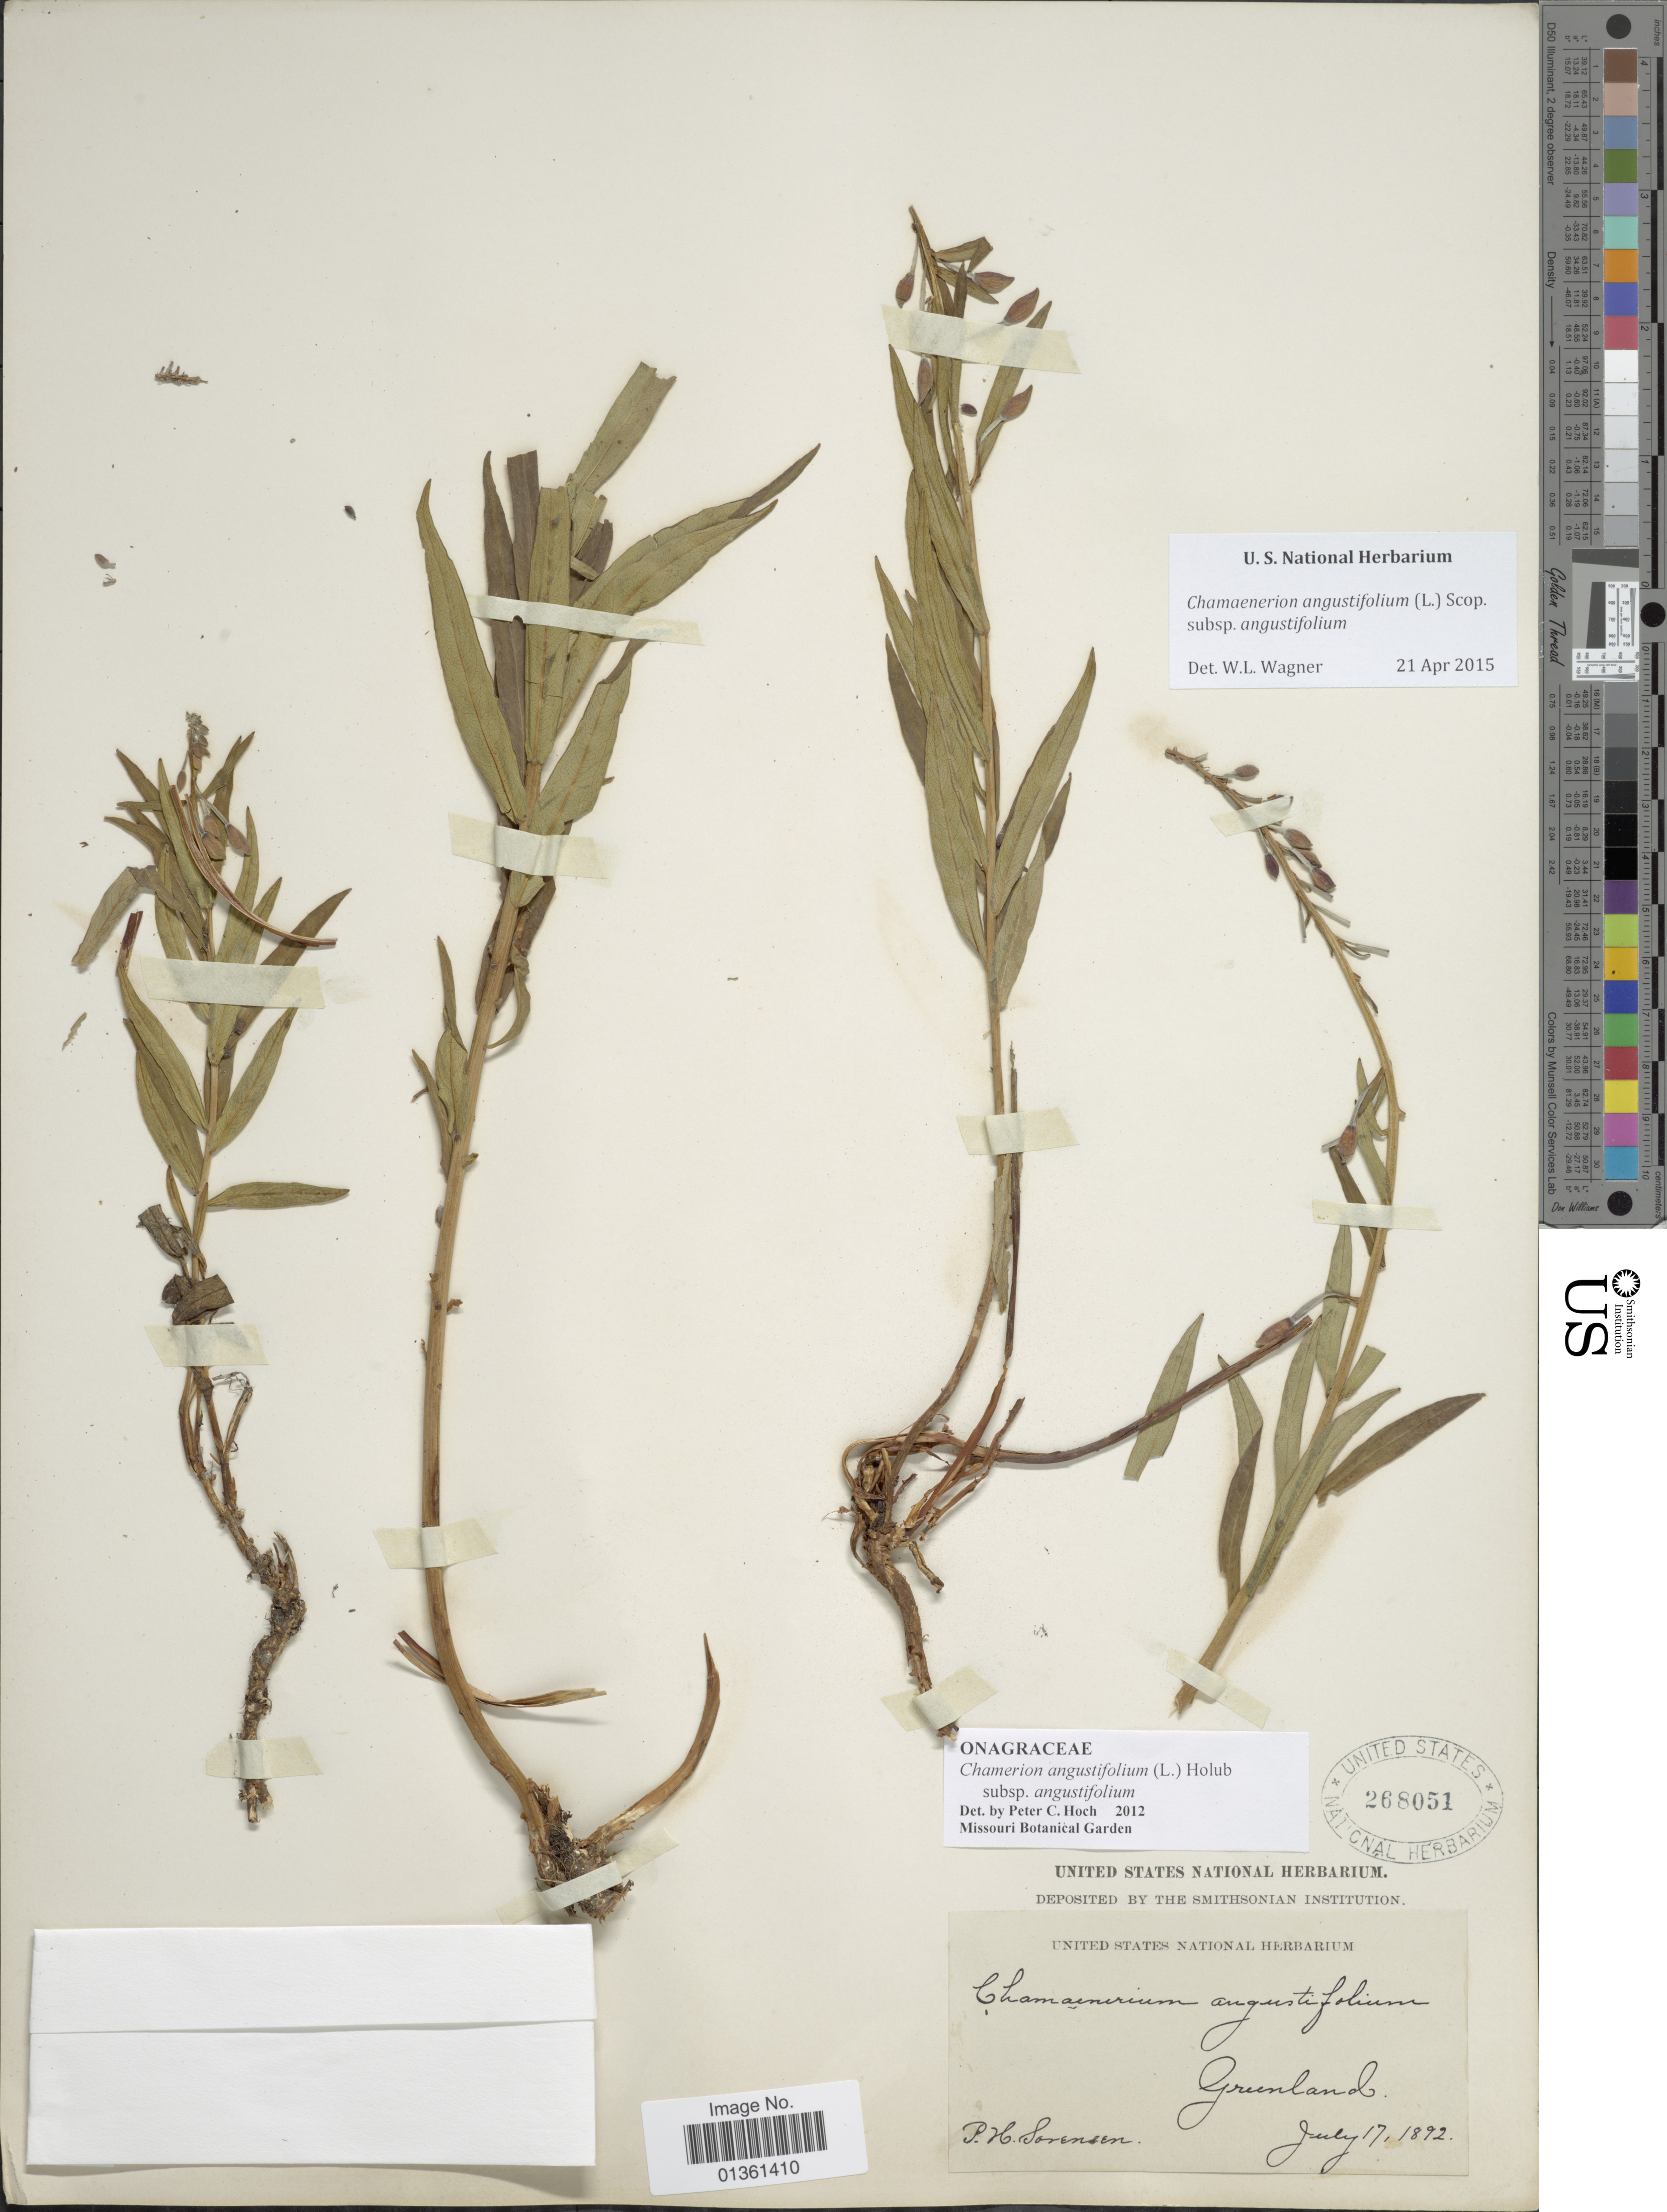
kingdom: Plantae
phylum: Tracheophyta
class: Magnoliopsida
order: Myrtales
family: Onagraceae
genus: Chamaenerion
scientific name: Chamaenerion angustifolium subsp. angustifolium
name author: (L.) Scop.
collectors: P. Sorensen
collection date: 1892-07-17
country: Greenland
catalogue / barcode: US 268051